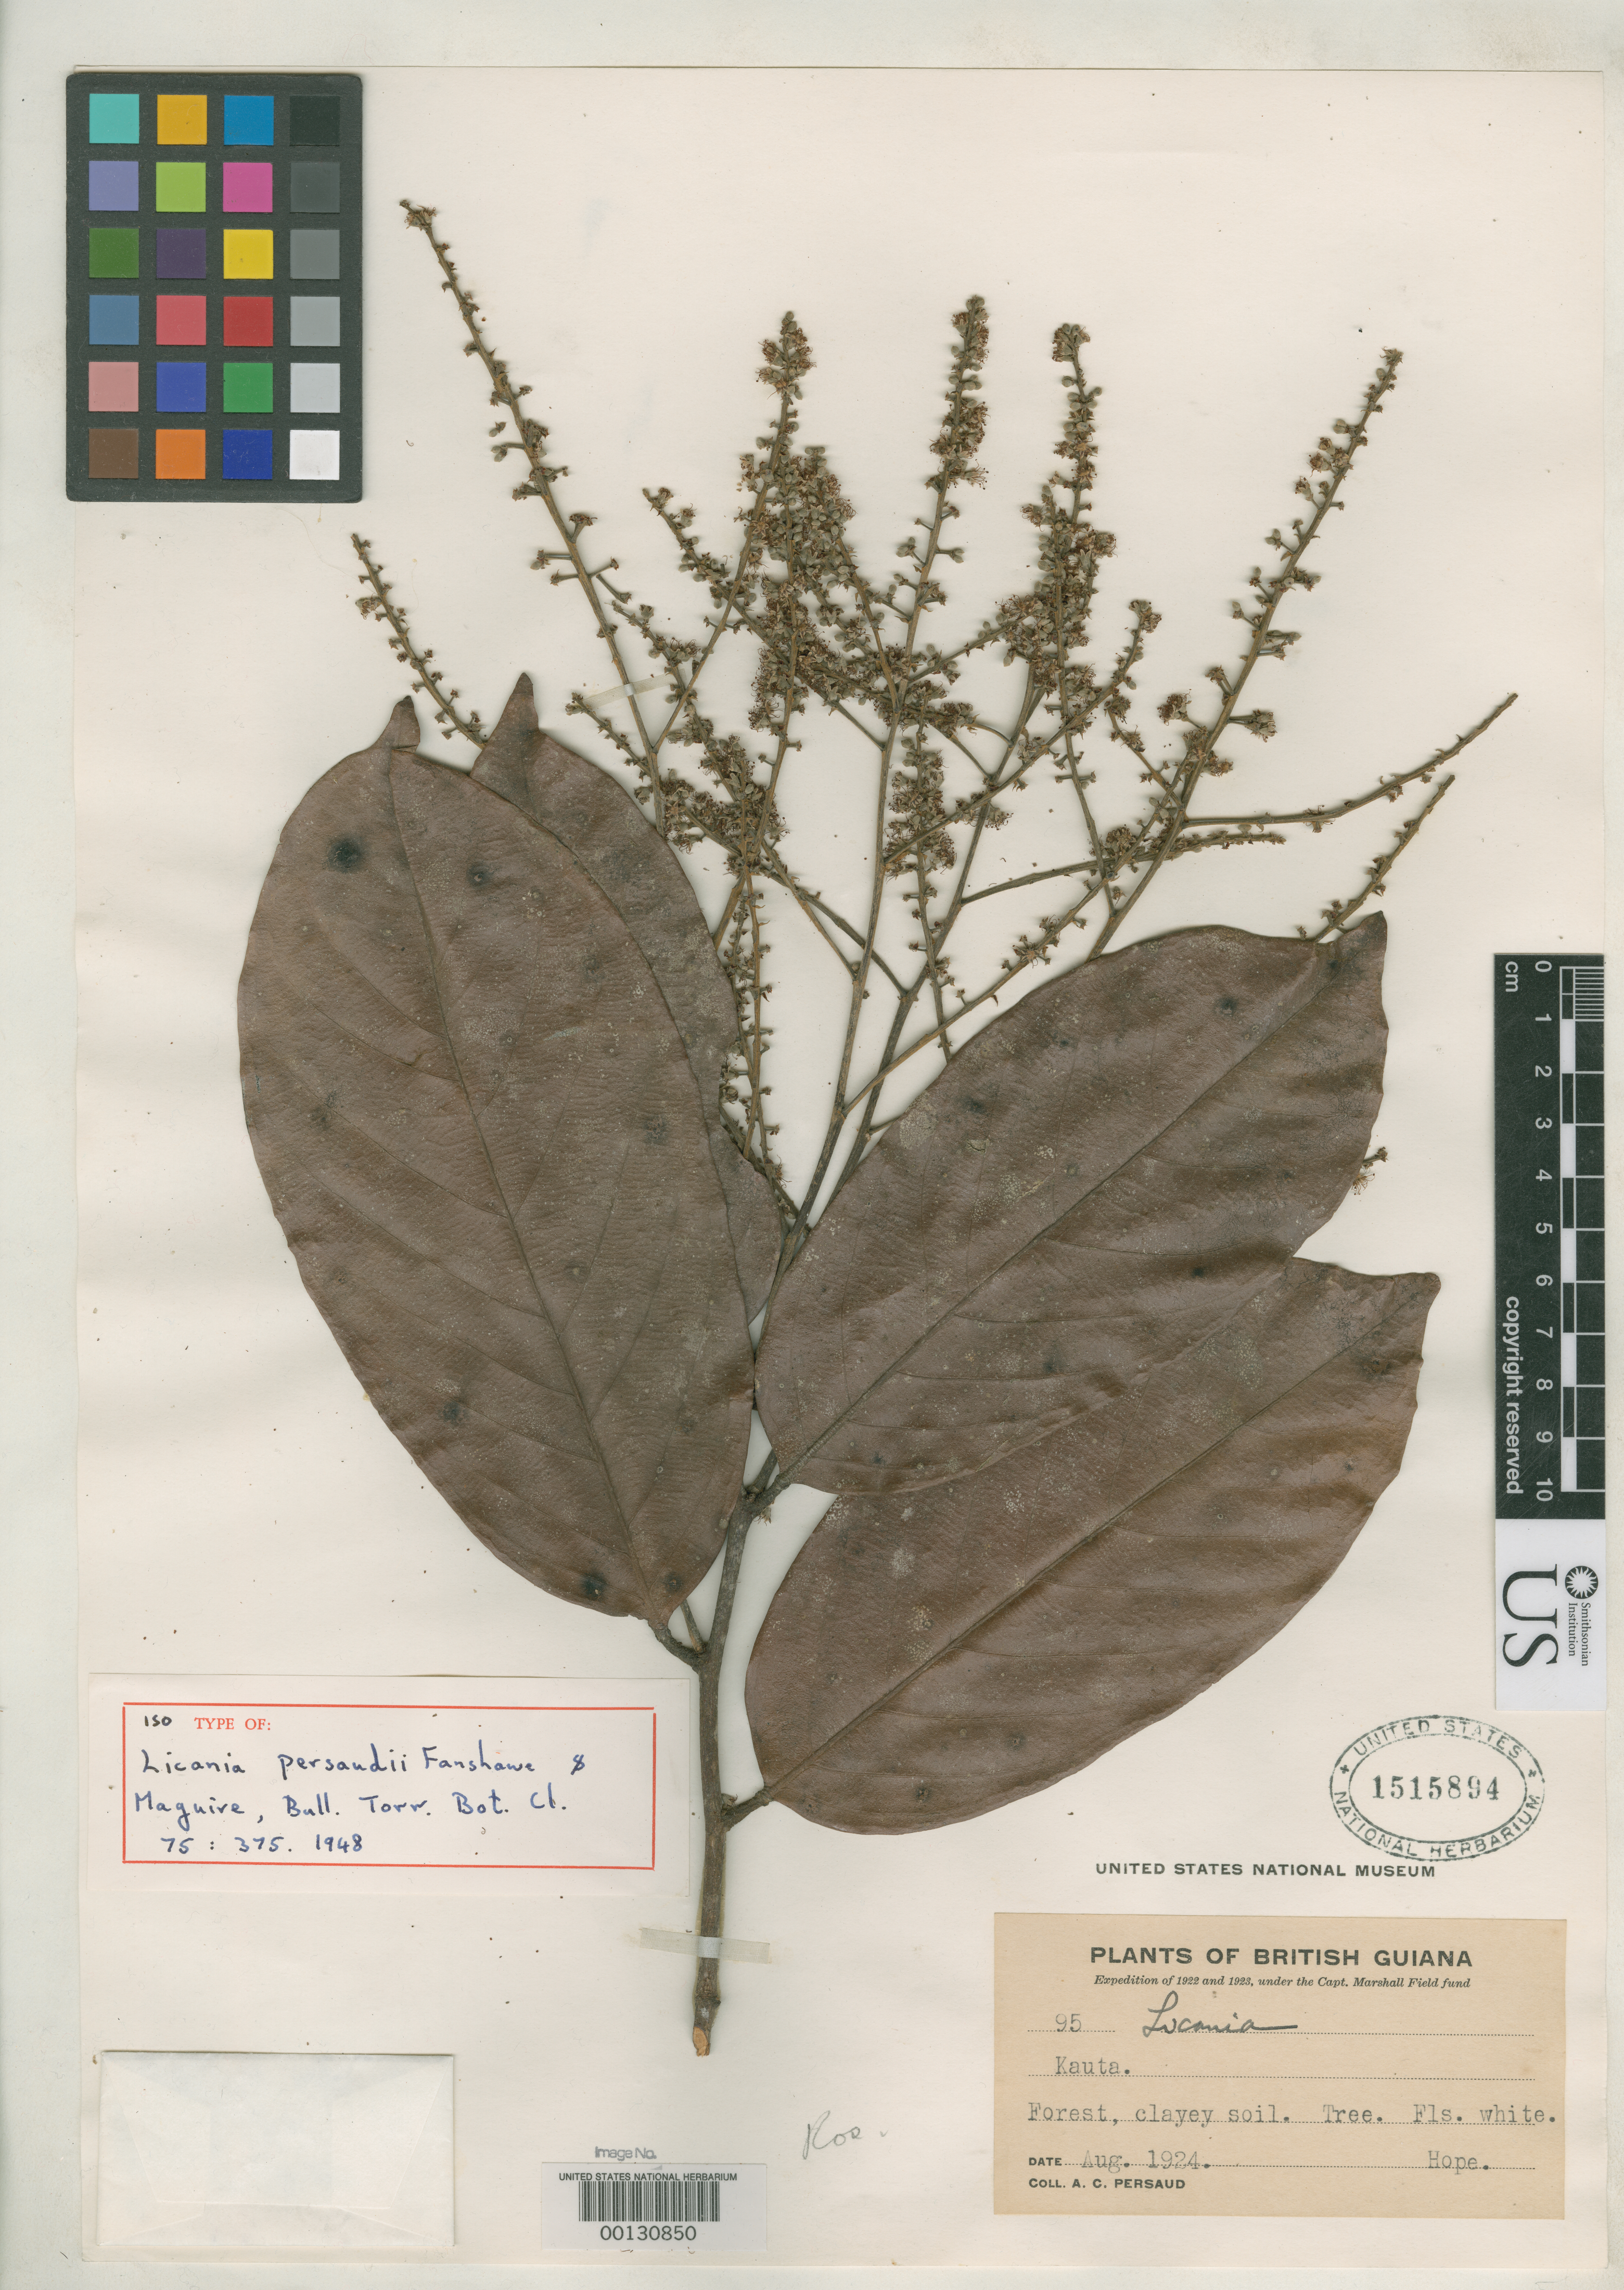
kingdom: Plantae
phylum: Tracheophyta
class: Magnoliopsida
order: Malpighiales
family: Chrysobalanaceae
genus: Licania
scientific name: Licania persaudii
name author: Fanshawe & Maguire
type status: Isolectotype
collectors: A. Persaud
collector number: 95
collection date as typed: Aug 1924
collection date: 1924-08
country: Guyana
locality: Kauta.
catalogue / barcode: US 1515894